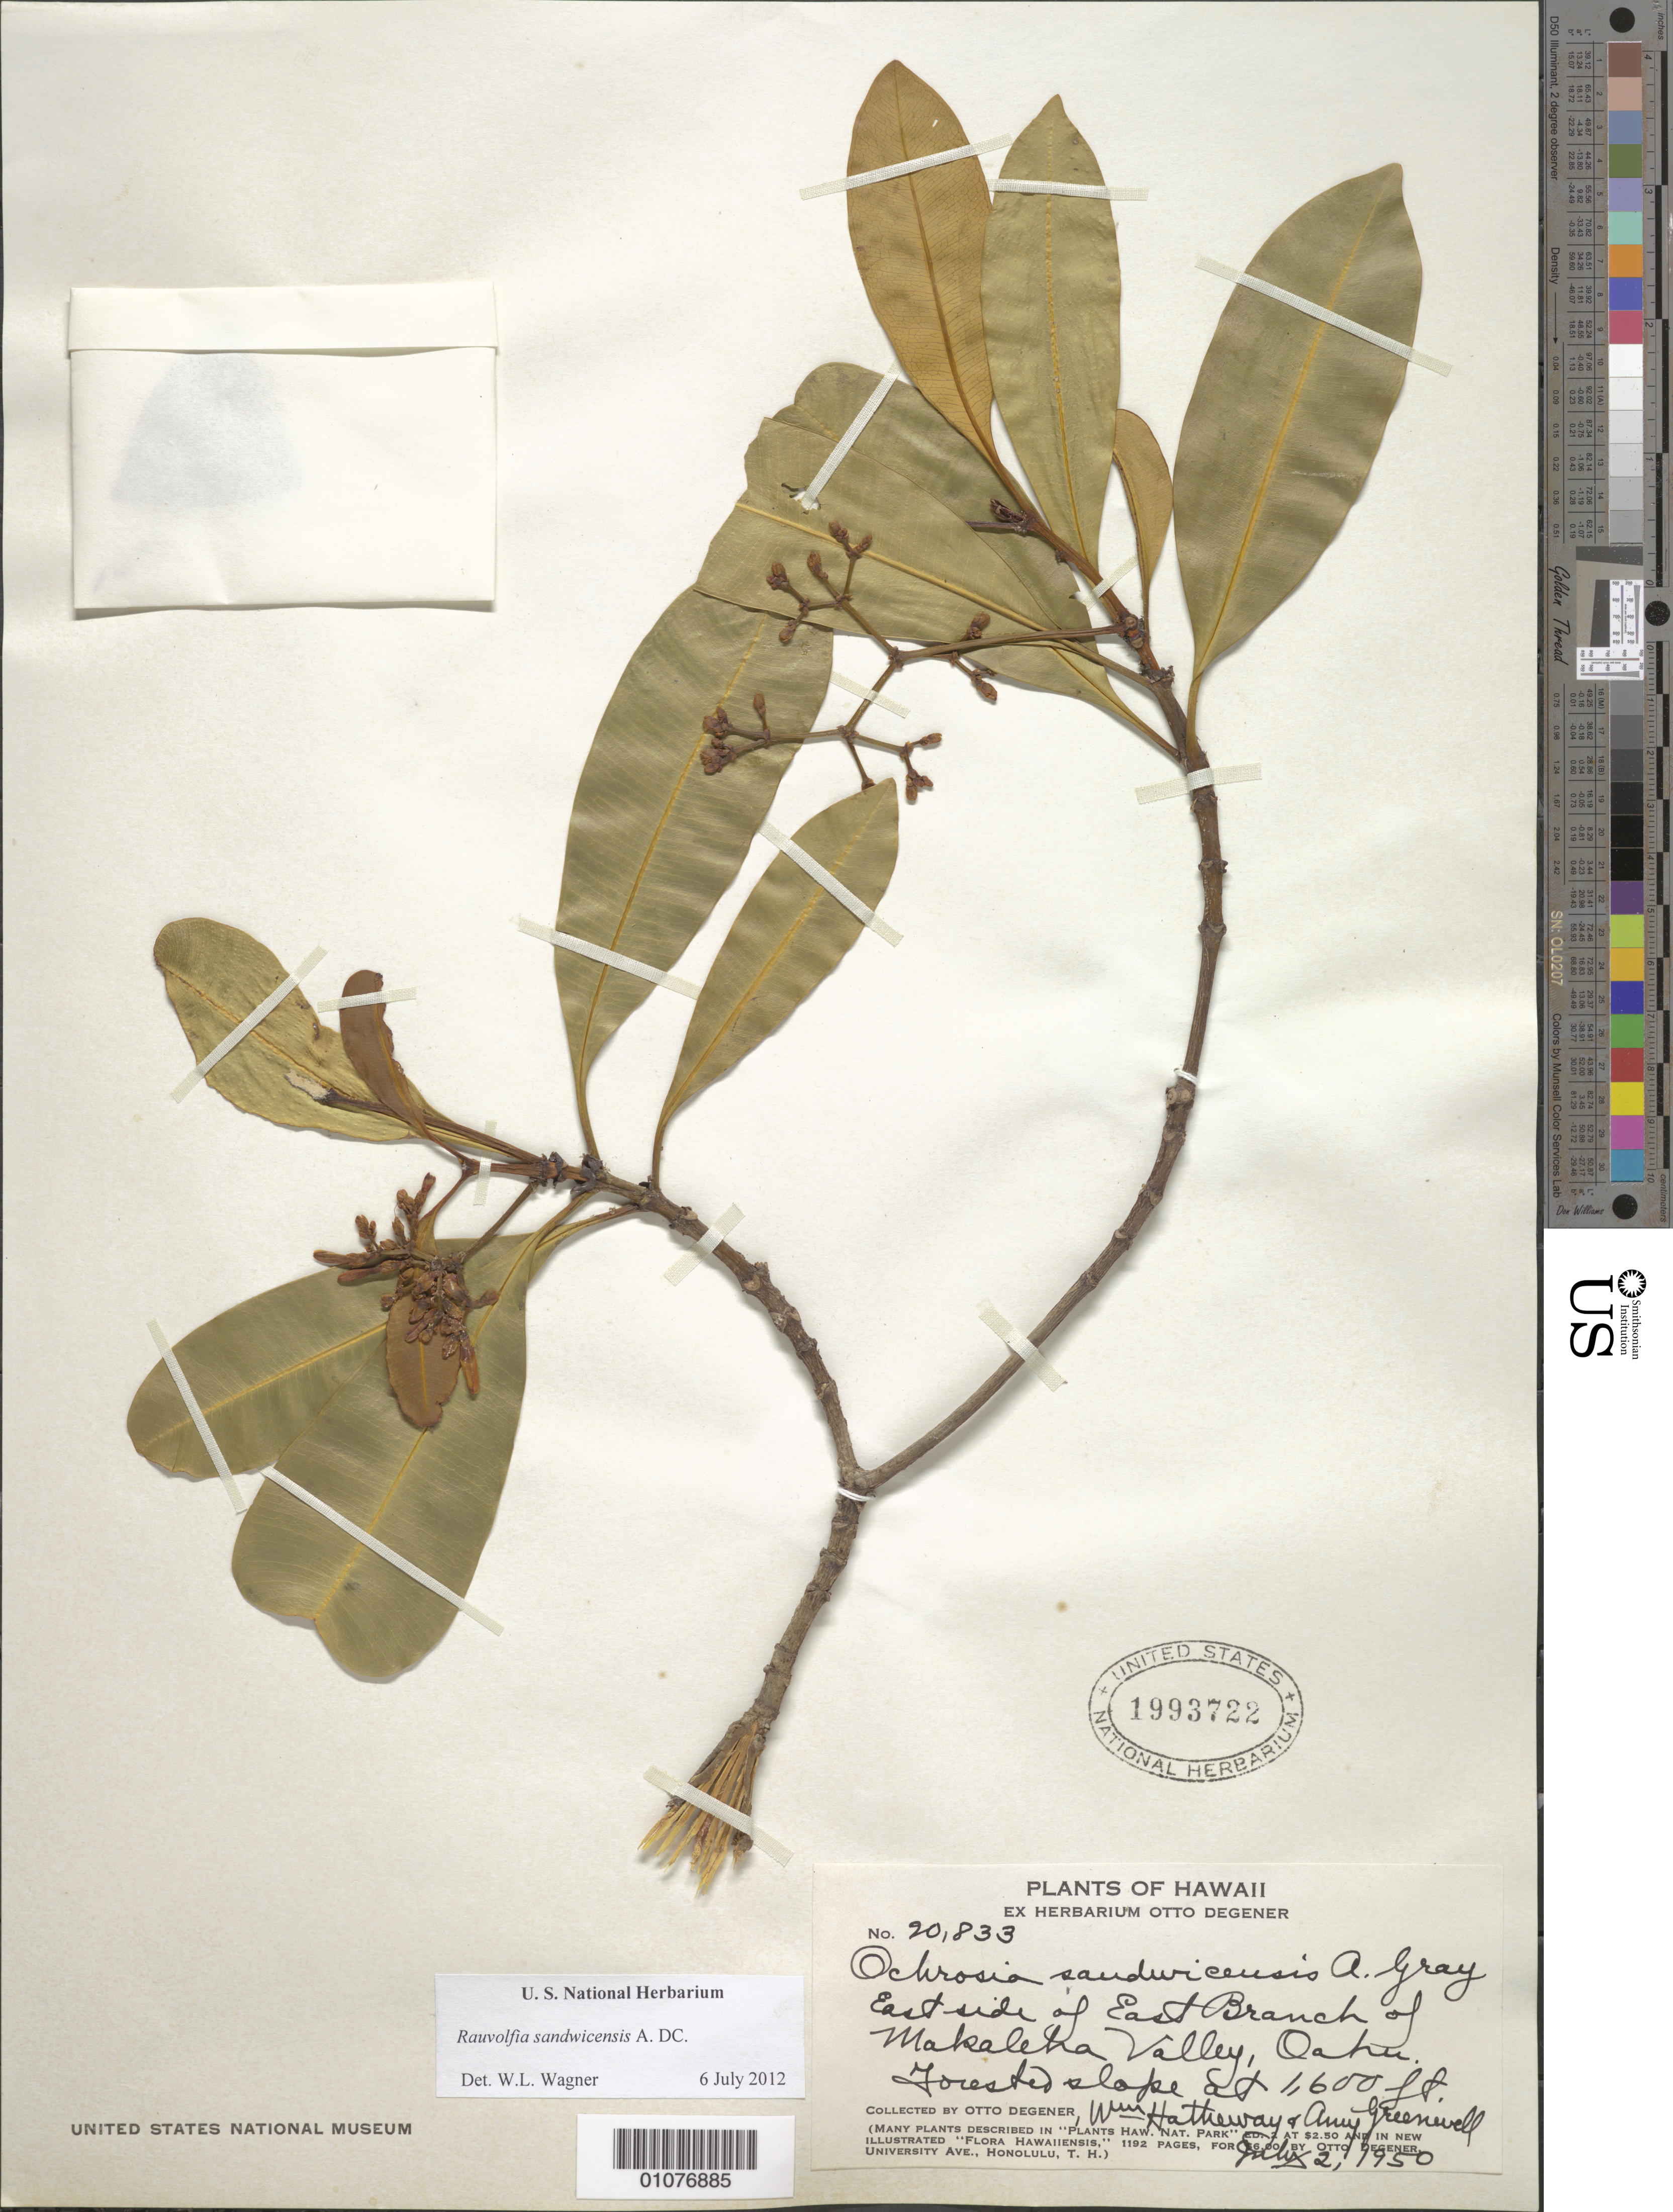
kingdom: Plantae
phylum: Tracheophyta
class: Magnoliopsida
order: Gentianales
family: Apocynaceae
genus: Rauvolfia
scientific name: Rauvolfia sandwicensis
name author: A. DC.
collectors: O. Degener, W. Hatheway & A. B. Greenwell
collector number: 90833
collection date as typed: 2 Jul 1950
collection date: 1950-07-02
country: United States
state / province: Hawaii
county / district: Honolulu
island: Oahu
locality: E side of East Branch of Makaleha Valley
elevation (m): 488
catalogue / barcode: US 1993722